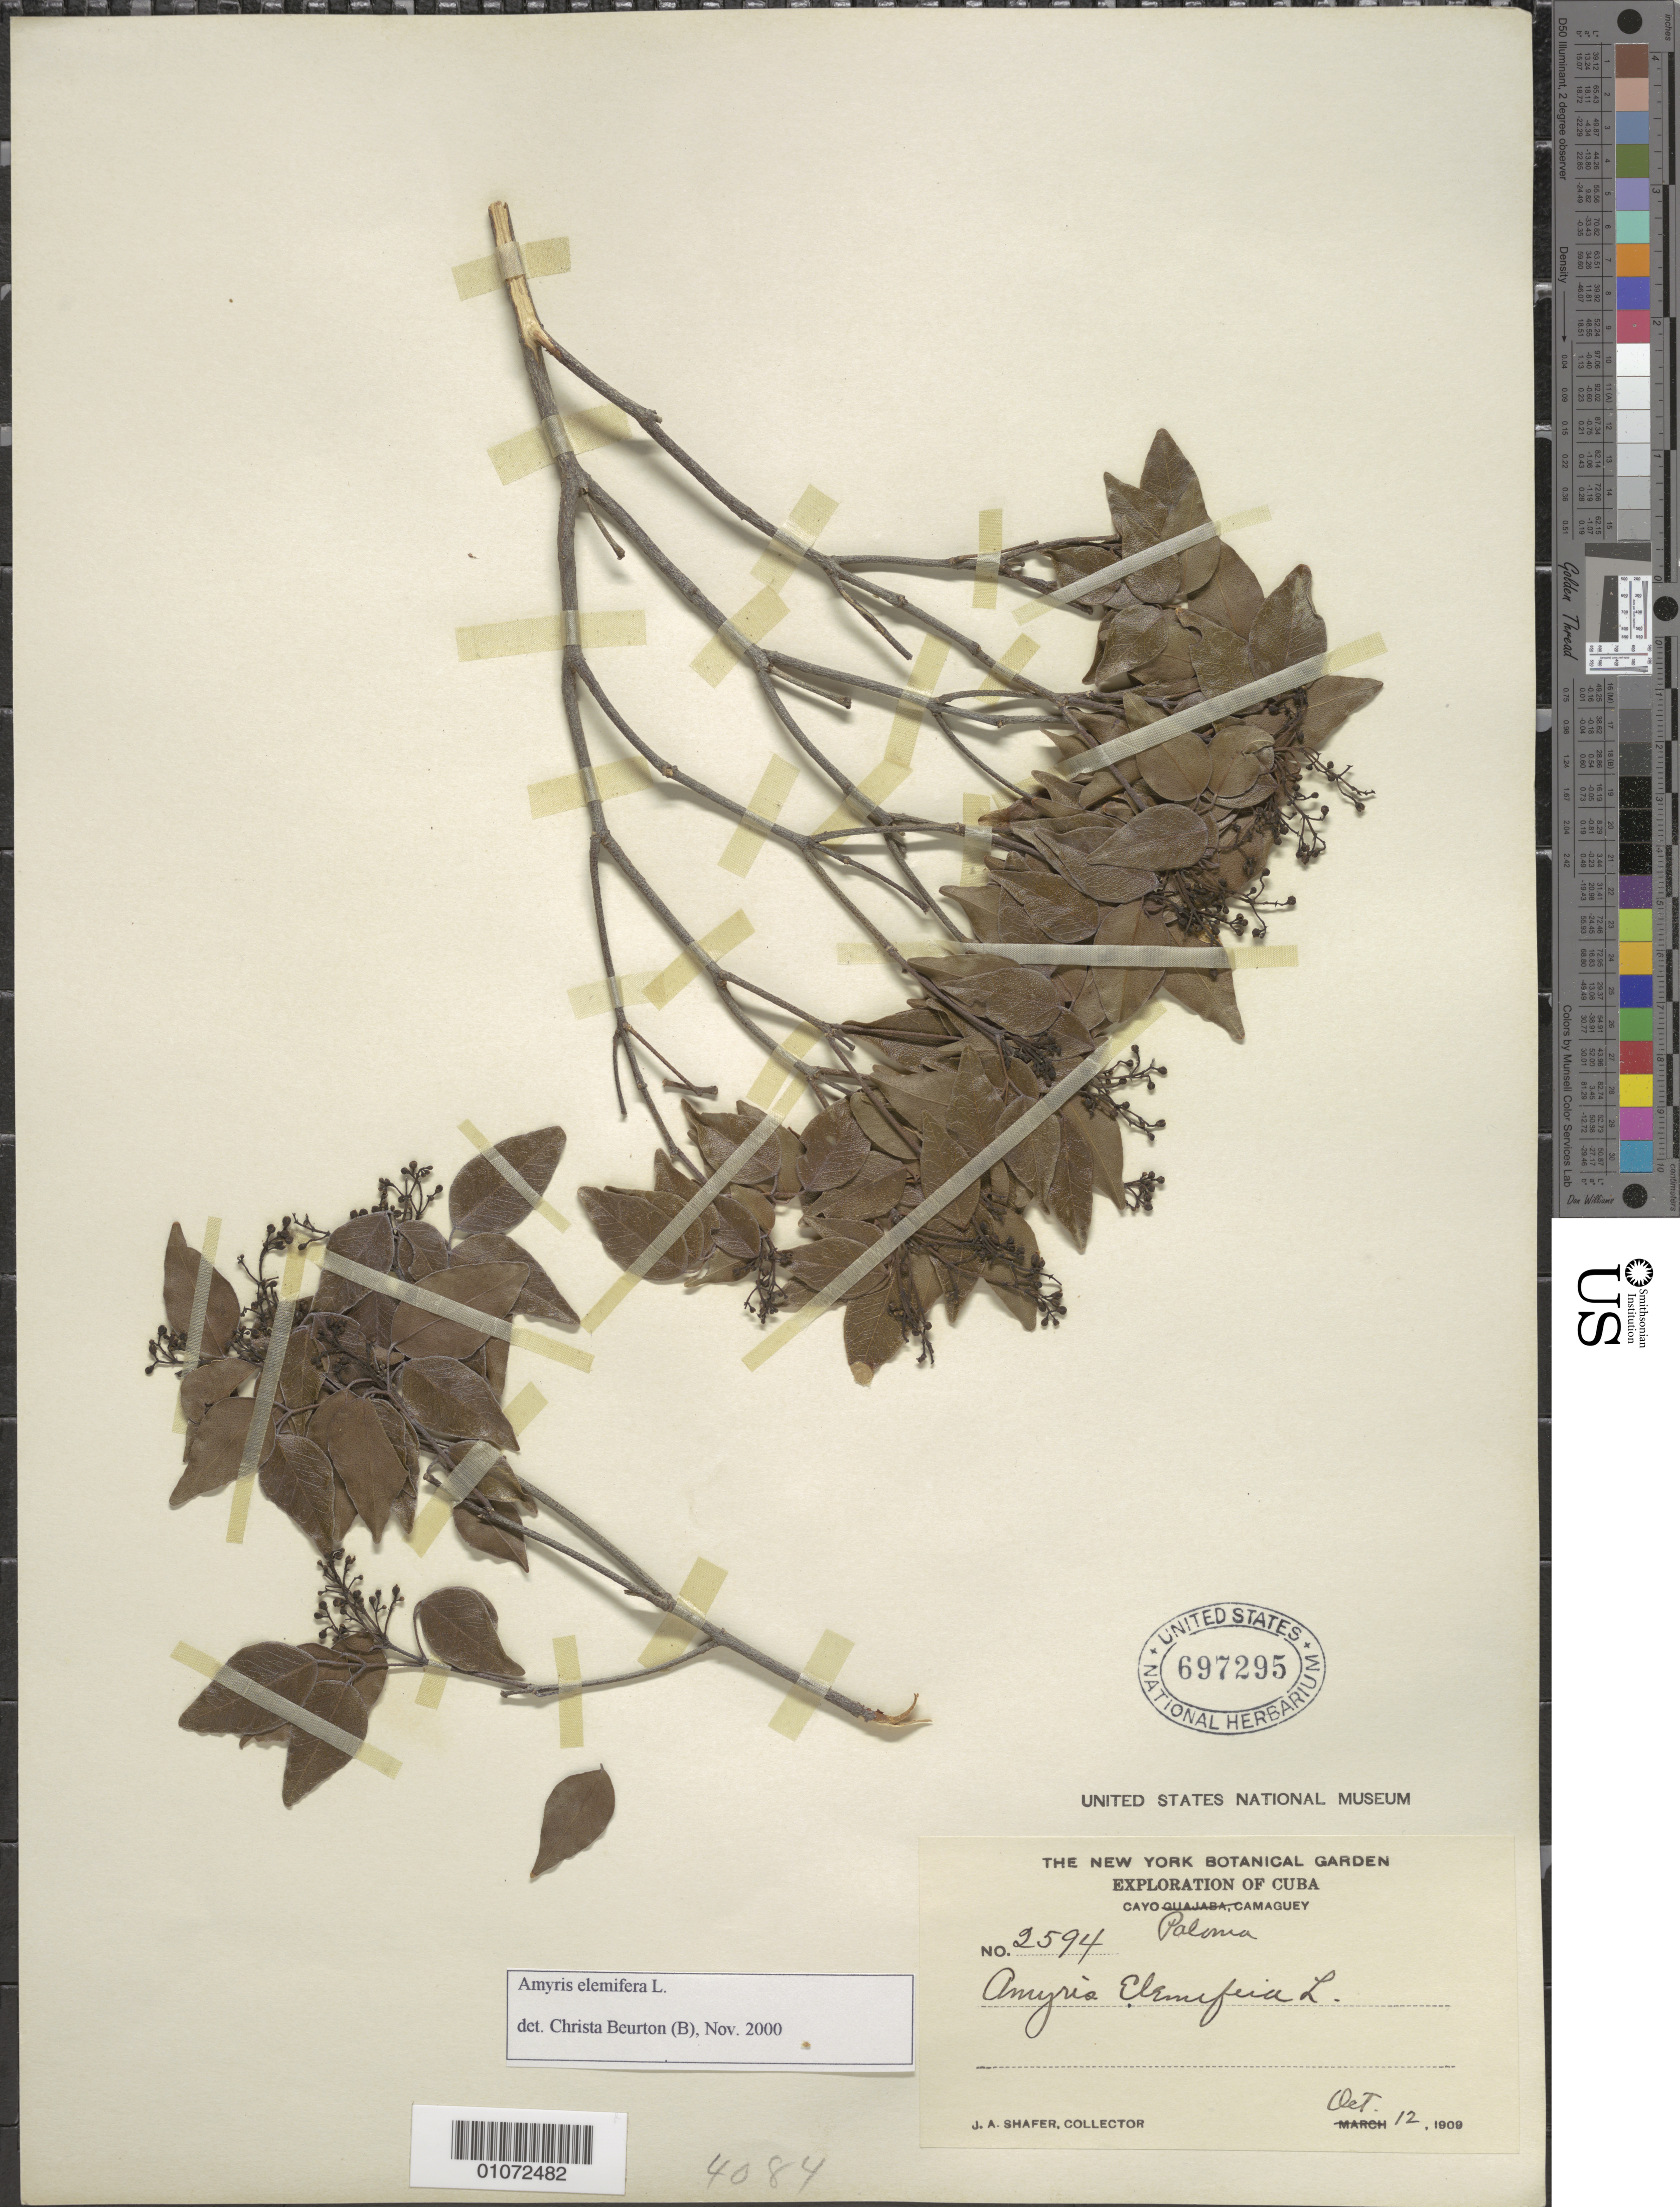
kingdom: Plantae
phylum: Tracheophyta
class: Magnoliopsida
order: Sapindales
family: Rutaceae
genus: Amyris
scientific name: Amyris elemifera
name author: L.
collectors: J. A. Shafer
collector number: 2594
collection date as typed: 12 Oct 1909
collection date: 1909-10-12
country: Cuba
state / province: Camagüey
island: Cuba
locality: Paloma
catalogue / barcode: US 697295